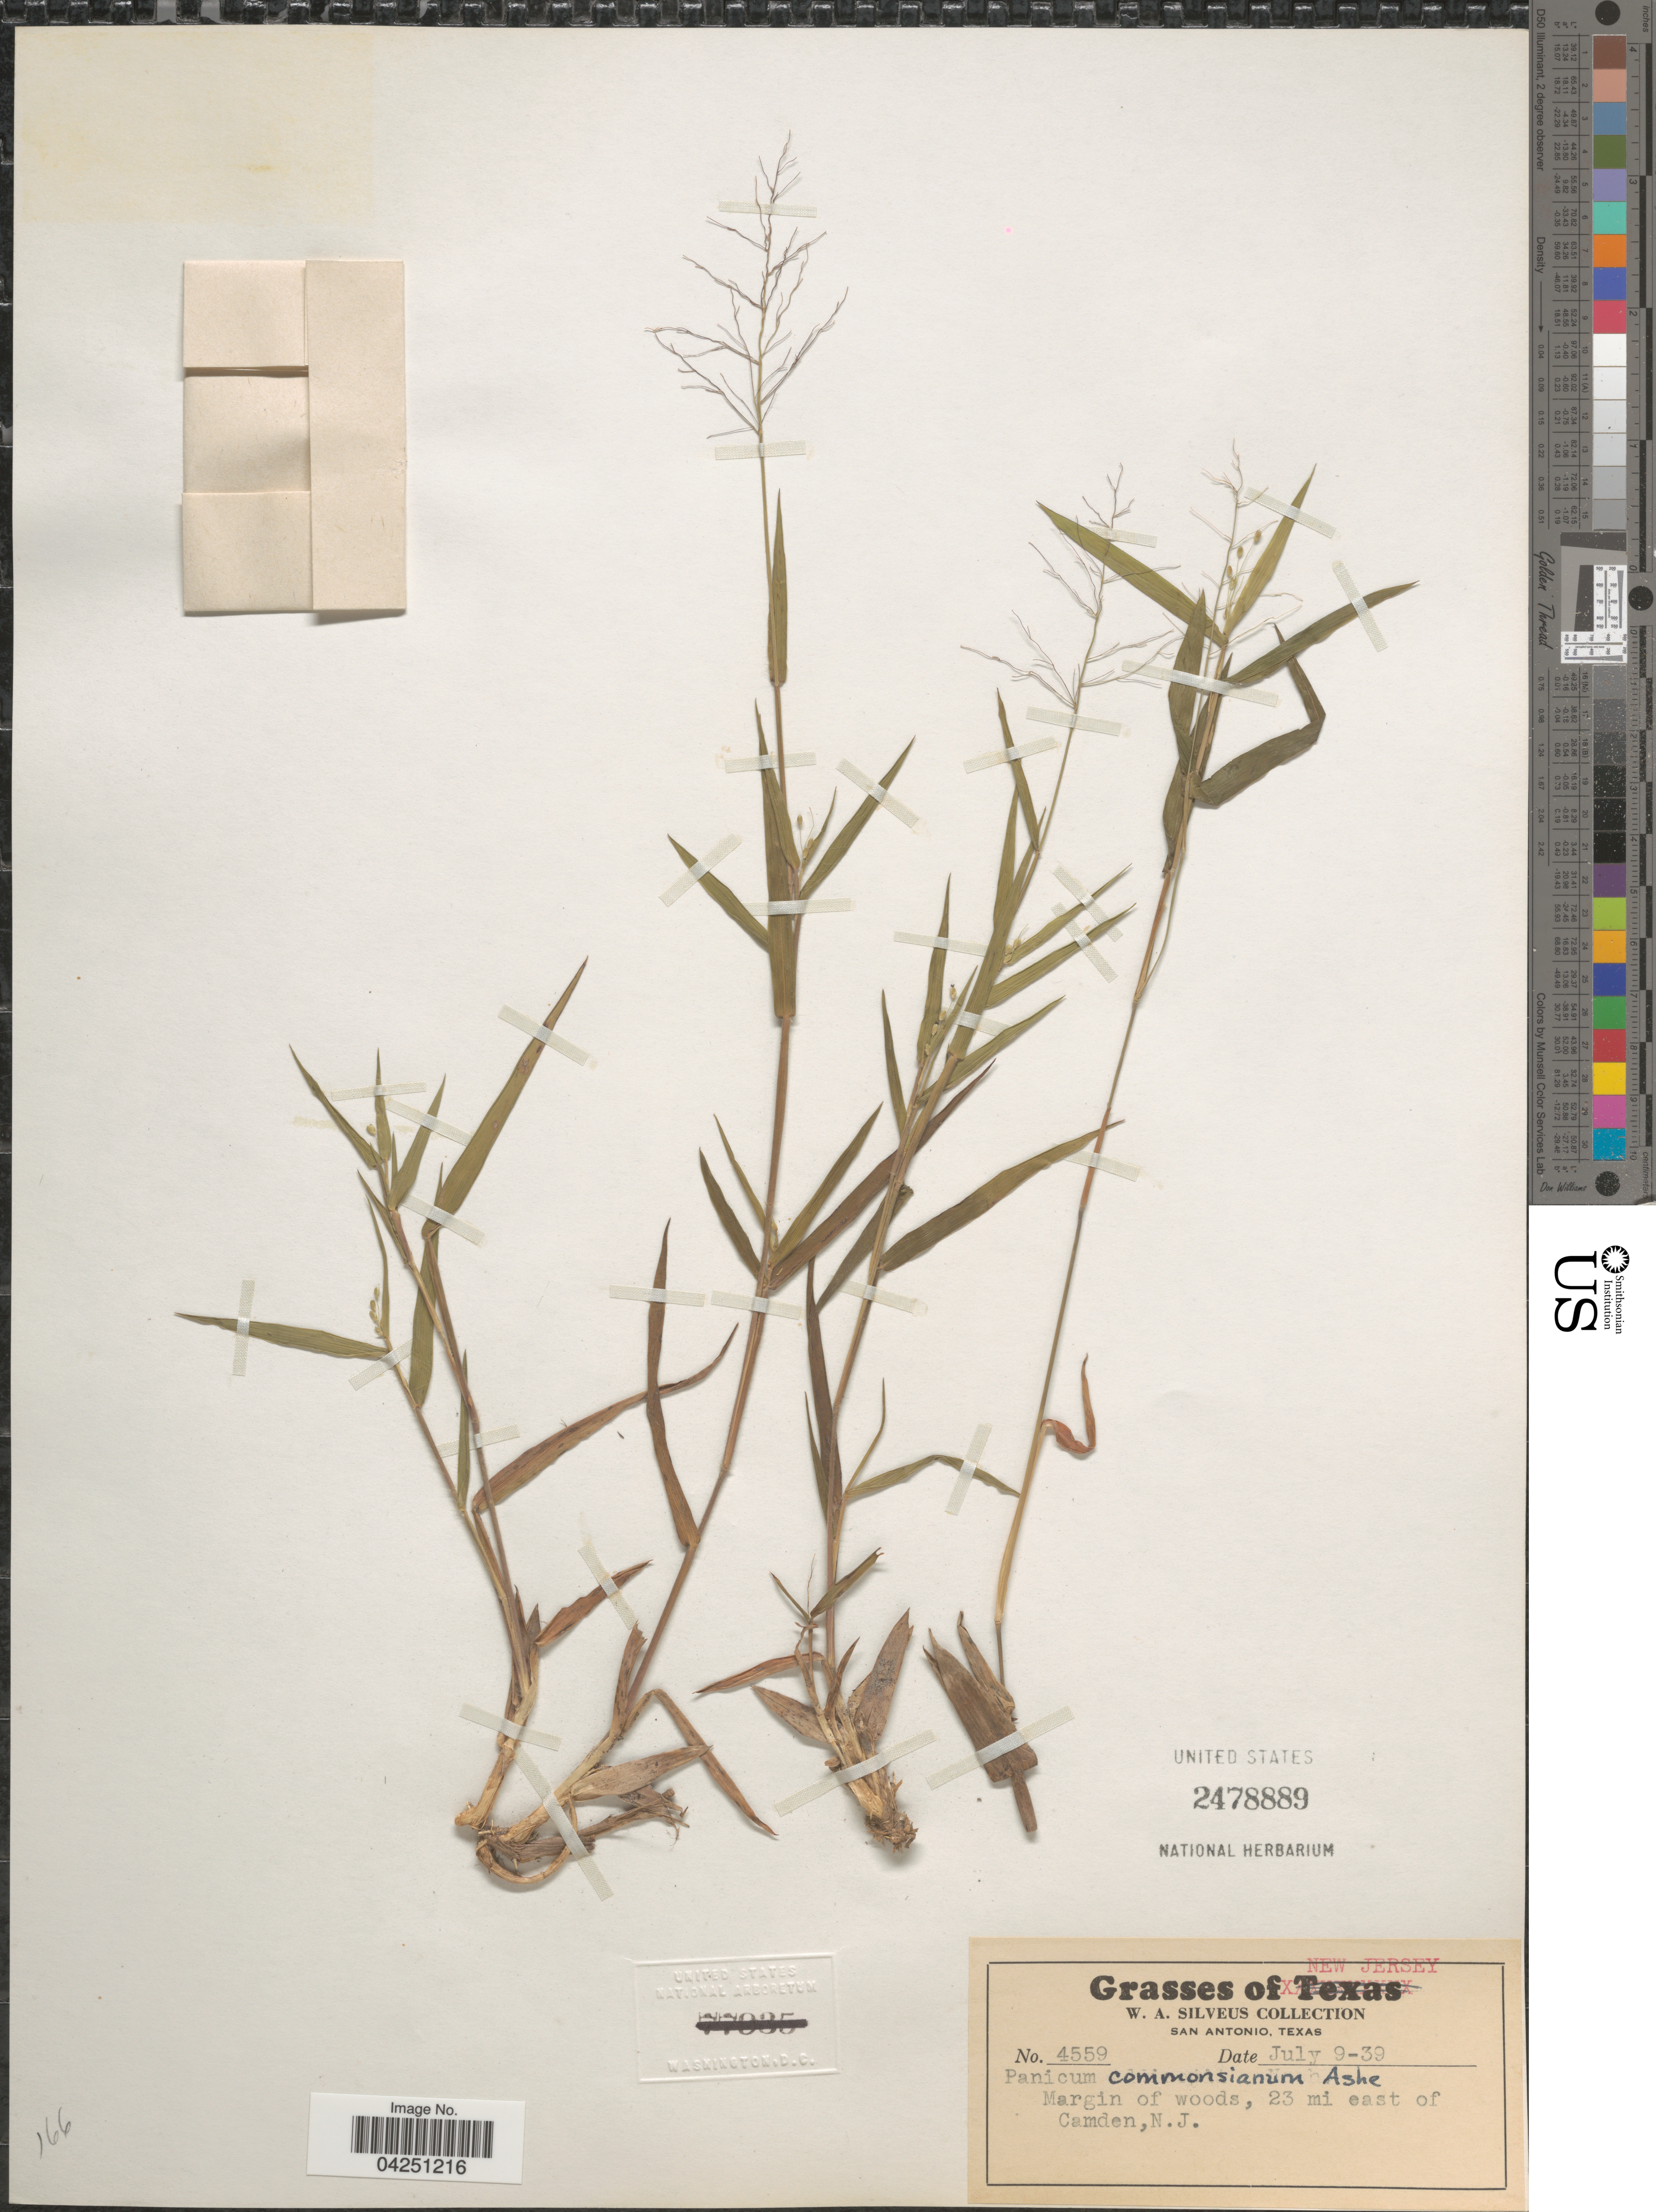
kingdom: Plantae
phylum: Tracheophyta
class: Liliopsida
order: Poales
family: Poaceae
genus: Dichanthelium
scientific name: Dichanthelium acuminatum var. acuminatum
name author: (Sw.) Gould & C.A. Clark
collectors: W. Silveus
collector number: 4559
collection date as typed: Transcribed d/m/y: 9/7/39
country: United States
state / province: New Jersey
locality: Margin of woods, 23 mi east of Camden.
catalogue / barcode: US 2478889